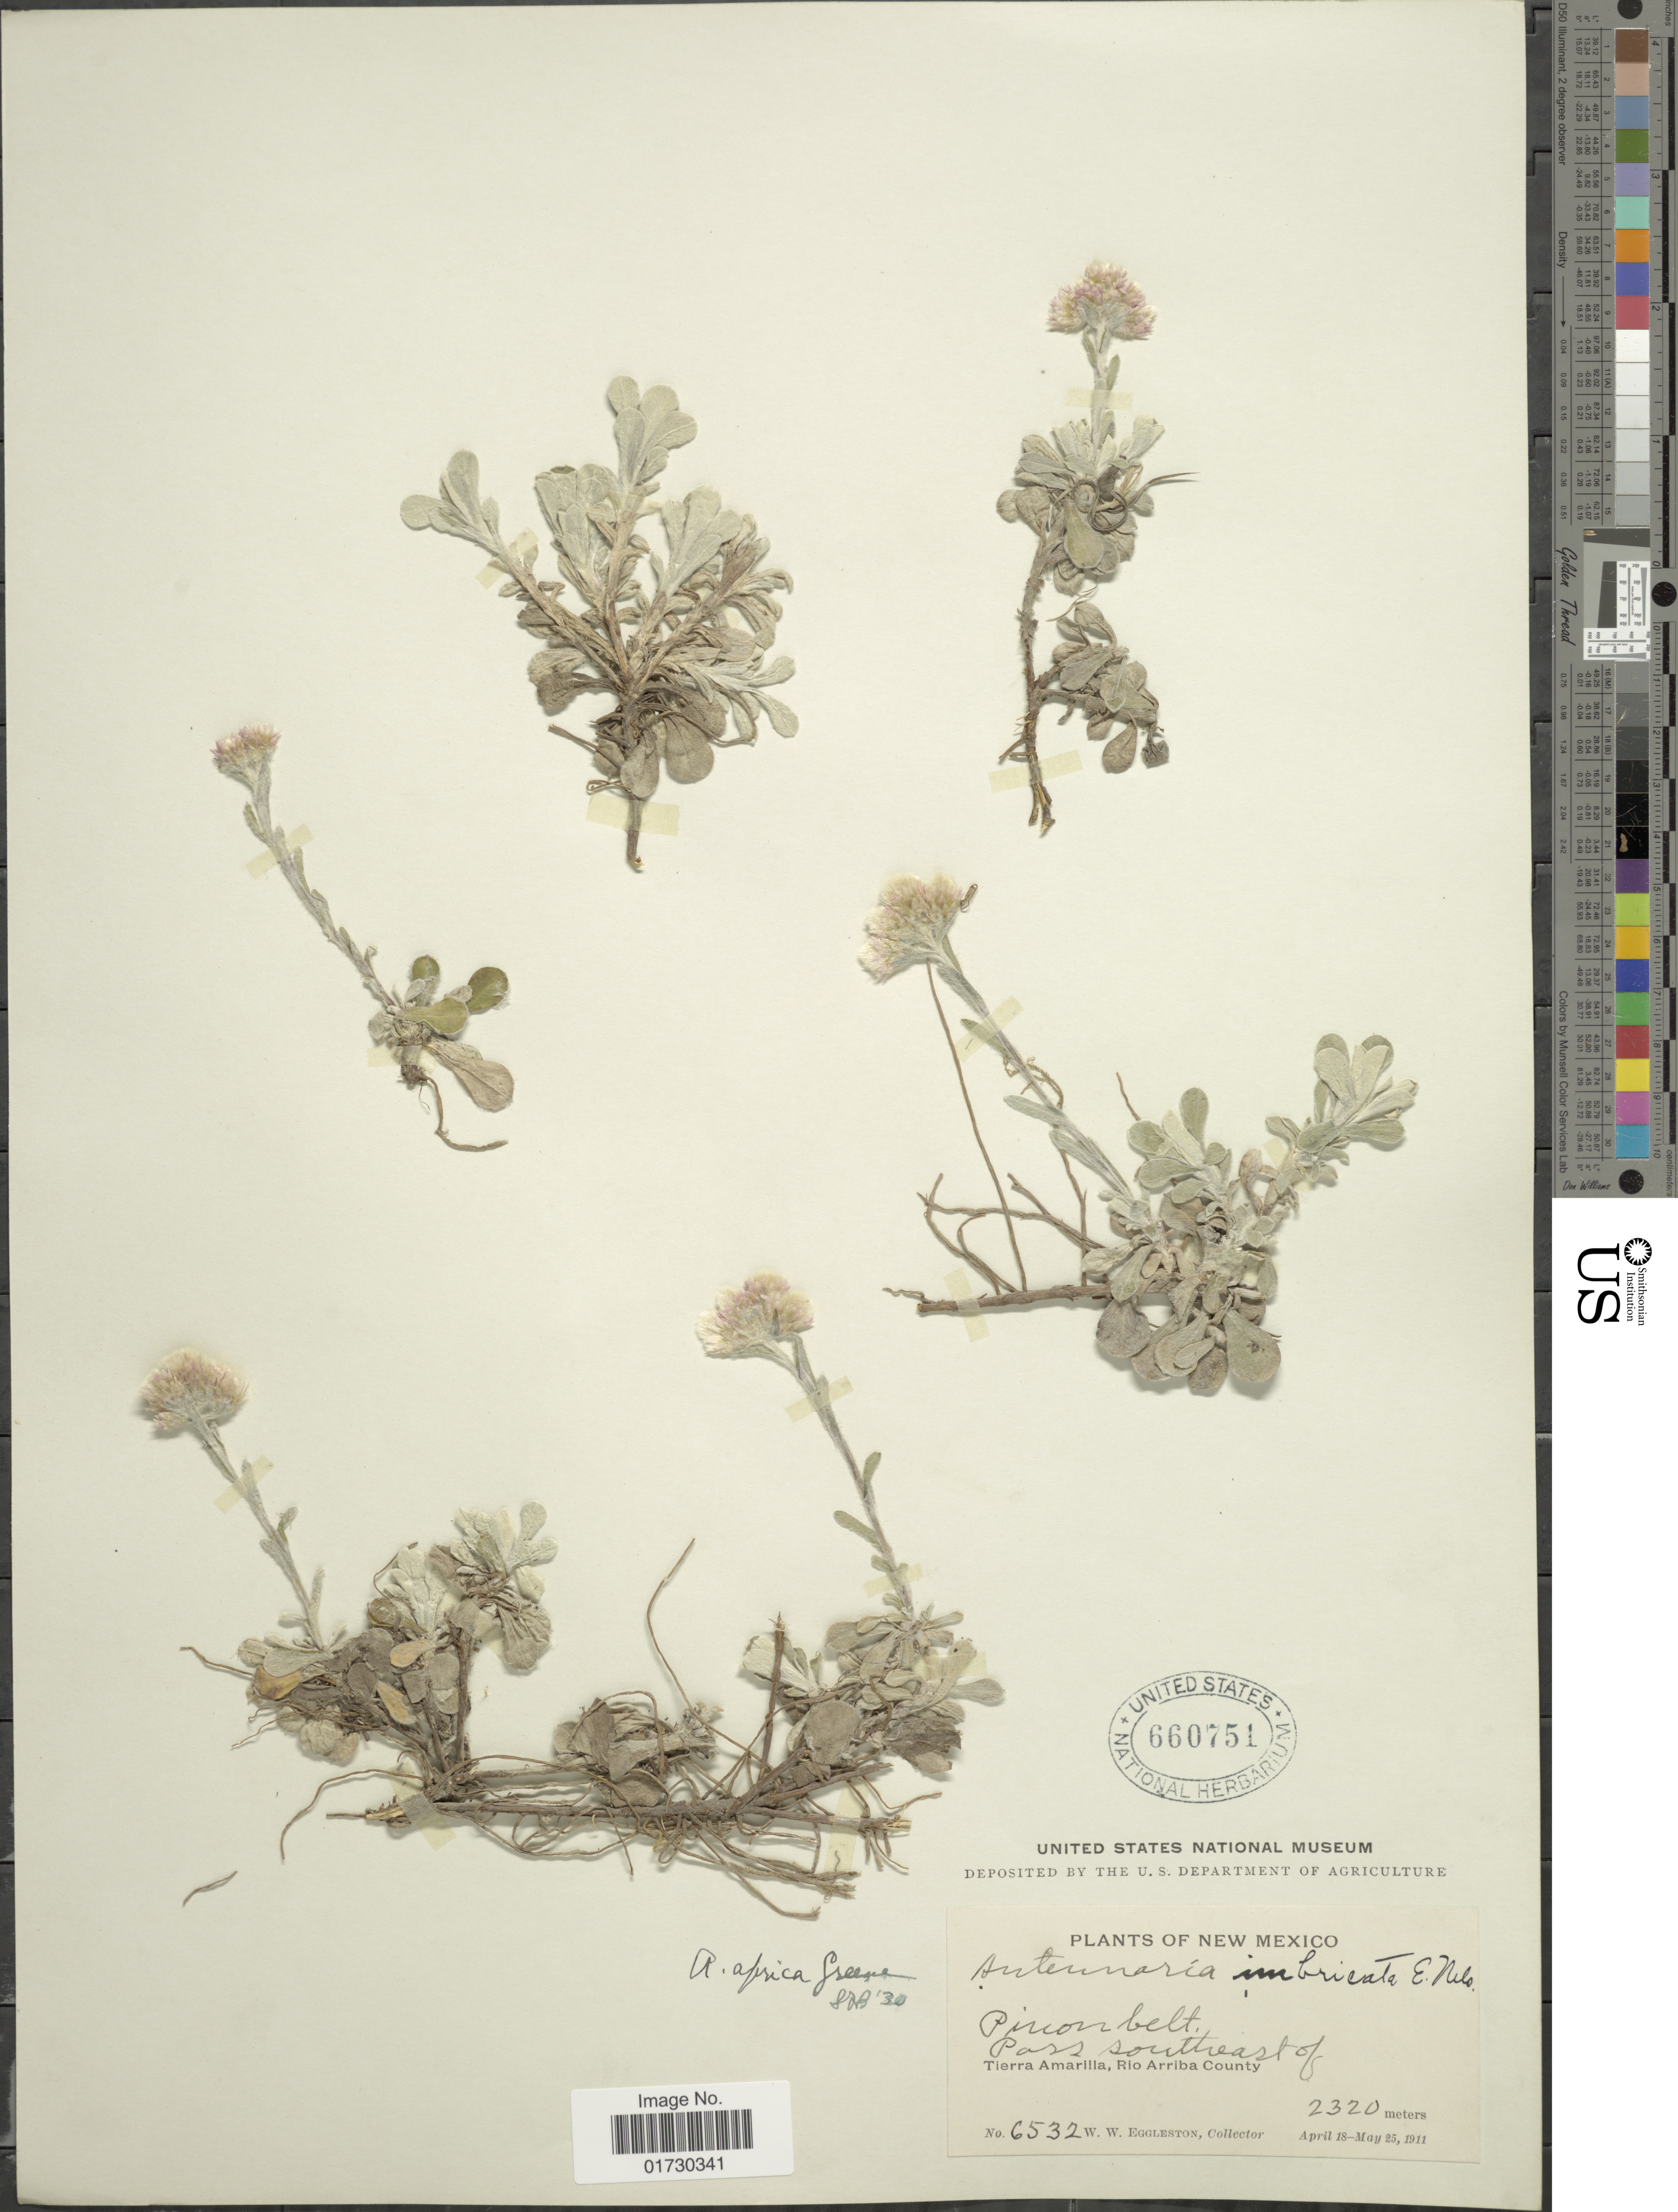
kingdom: Plantae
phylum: Tracheophyta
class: Magnoliopsida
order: Asterales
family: Asteraceae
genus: Antennaria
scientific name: Antennaria aprica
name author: Greene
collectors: W. W. Eggleston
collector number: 6532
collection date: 1911-04-18/1911-05-25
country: United States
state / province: New Mexico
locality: Pinon Belt, Pass southeast of Tierra Amarilla, Rio Arriba County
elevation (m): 2320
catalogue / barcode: US 660751